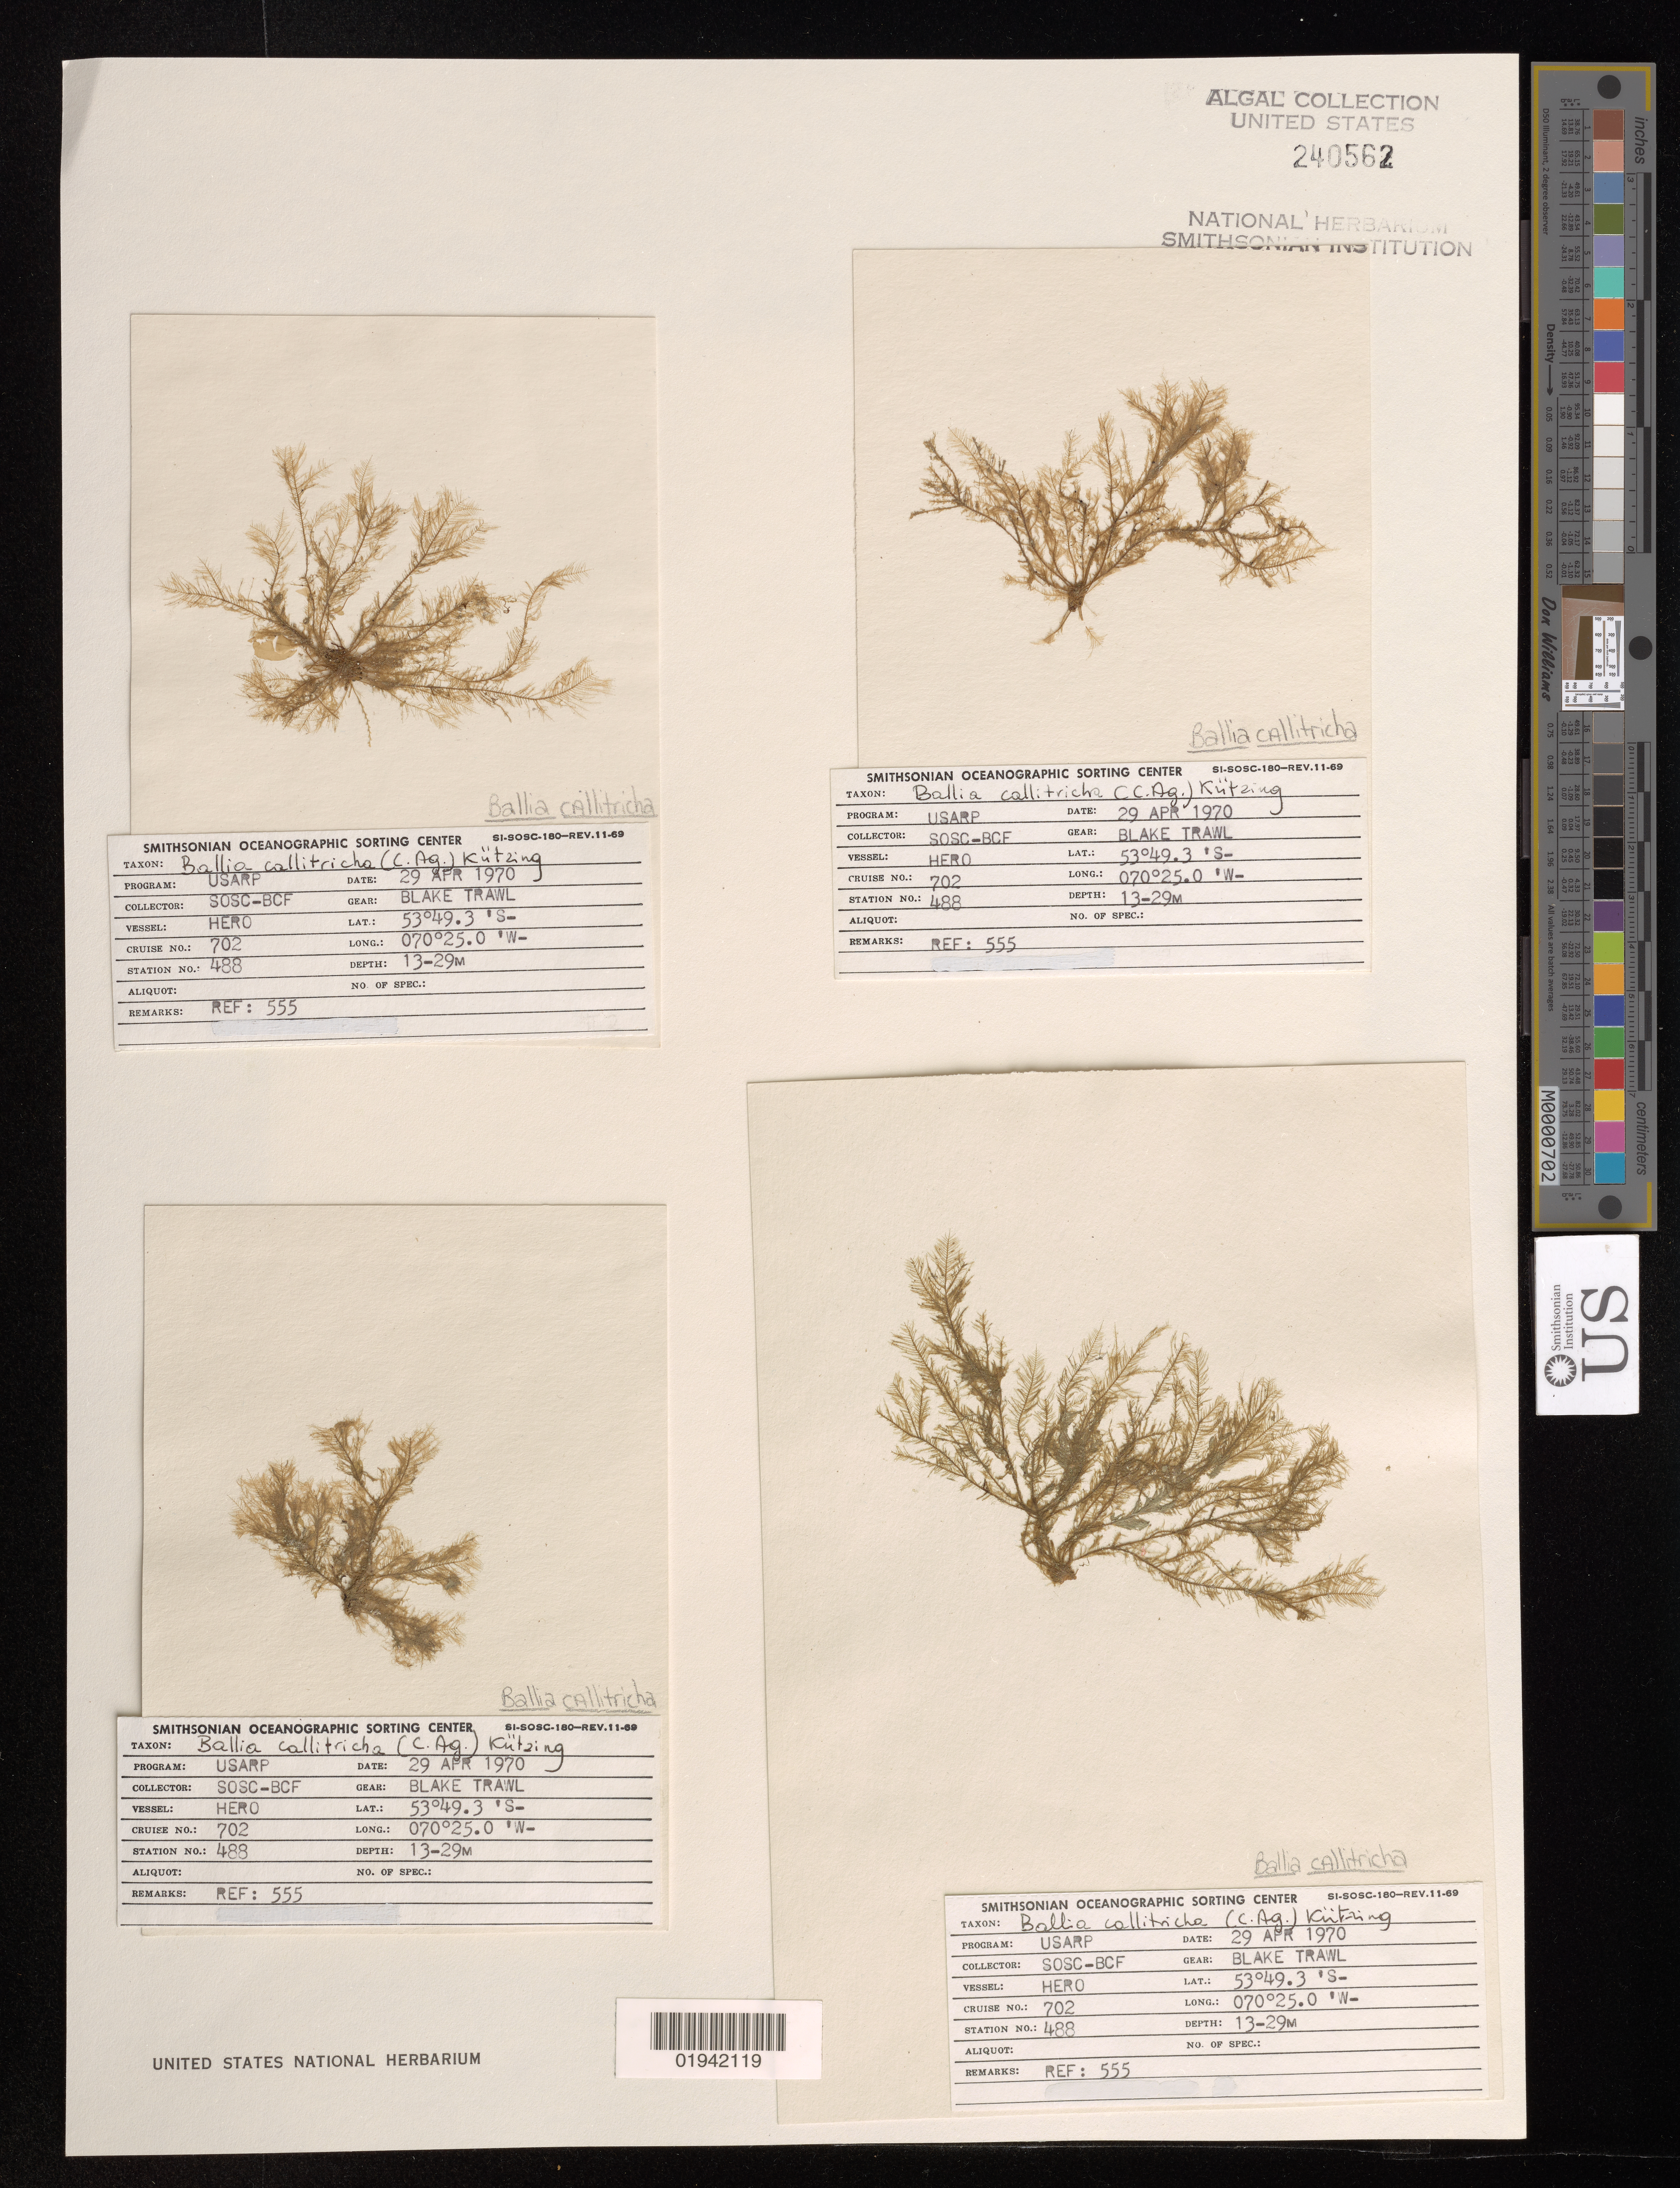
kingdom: Plantae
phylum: Rhodophyta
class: Florideophyceae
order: Balliales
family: Balliaceae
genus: Ballia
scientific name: Ballia callitricha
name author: (C. Agardh) Kützing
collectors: SOSC-BCF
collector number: Station 488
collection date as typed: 29 Apr 1970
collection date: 1970-04-29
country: Chile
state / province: Magallanes y de la Antártica Chilena (XII)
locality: Punta Arenas area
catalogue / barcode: US 240562